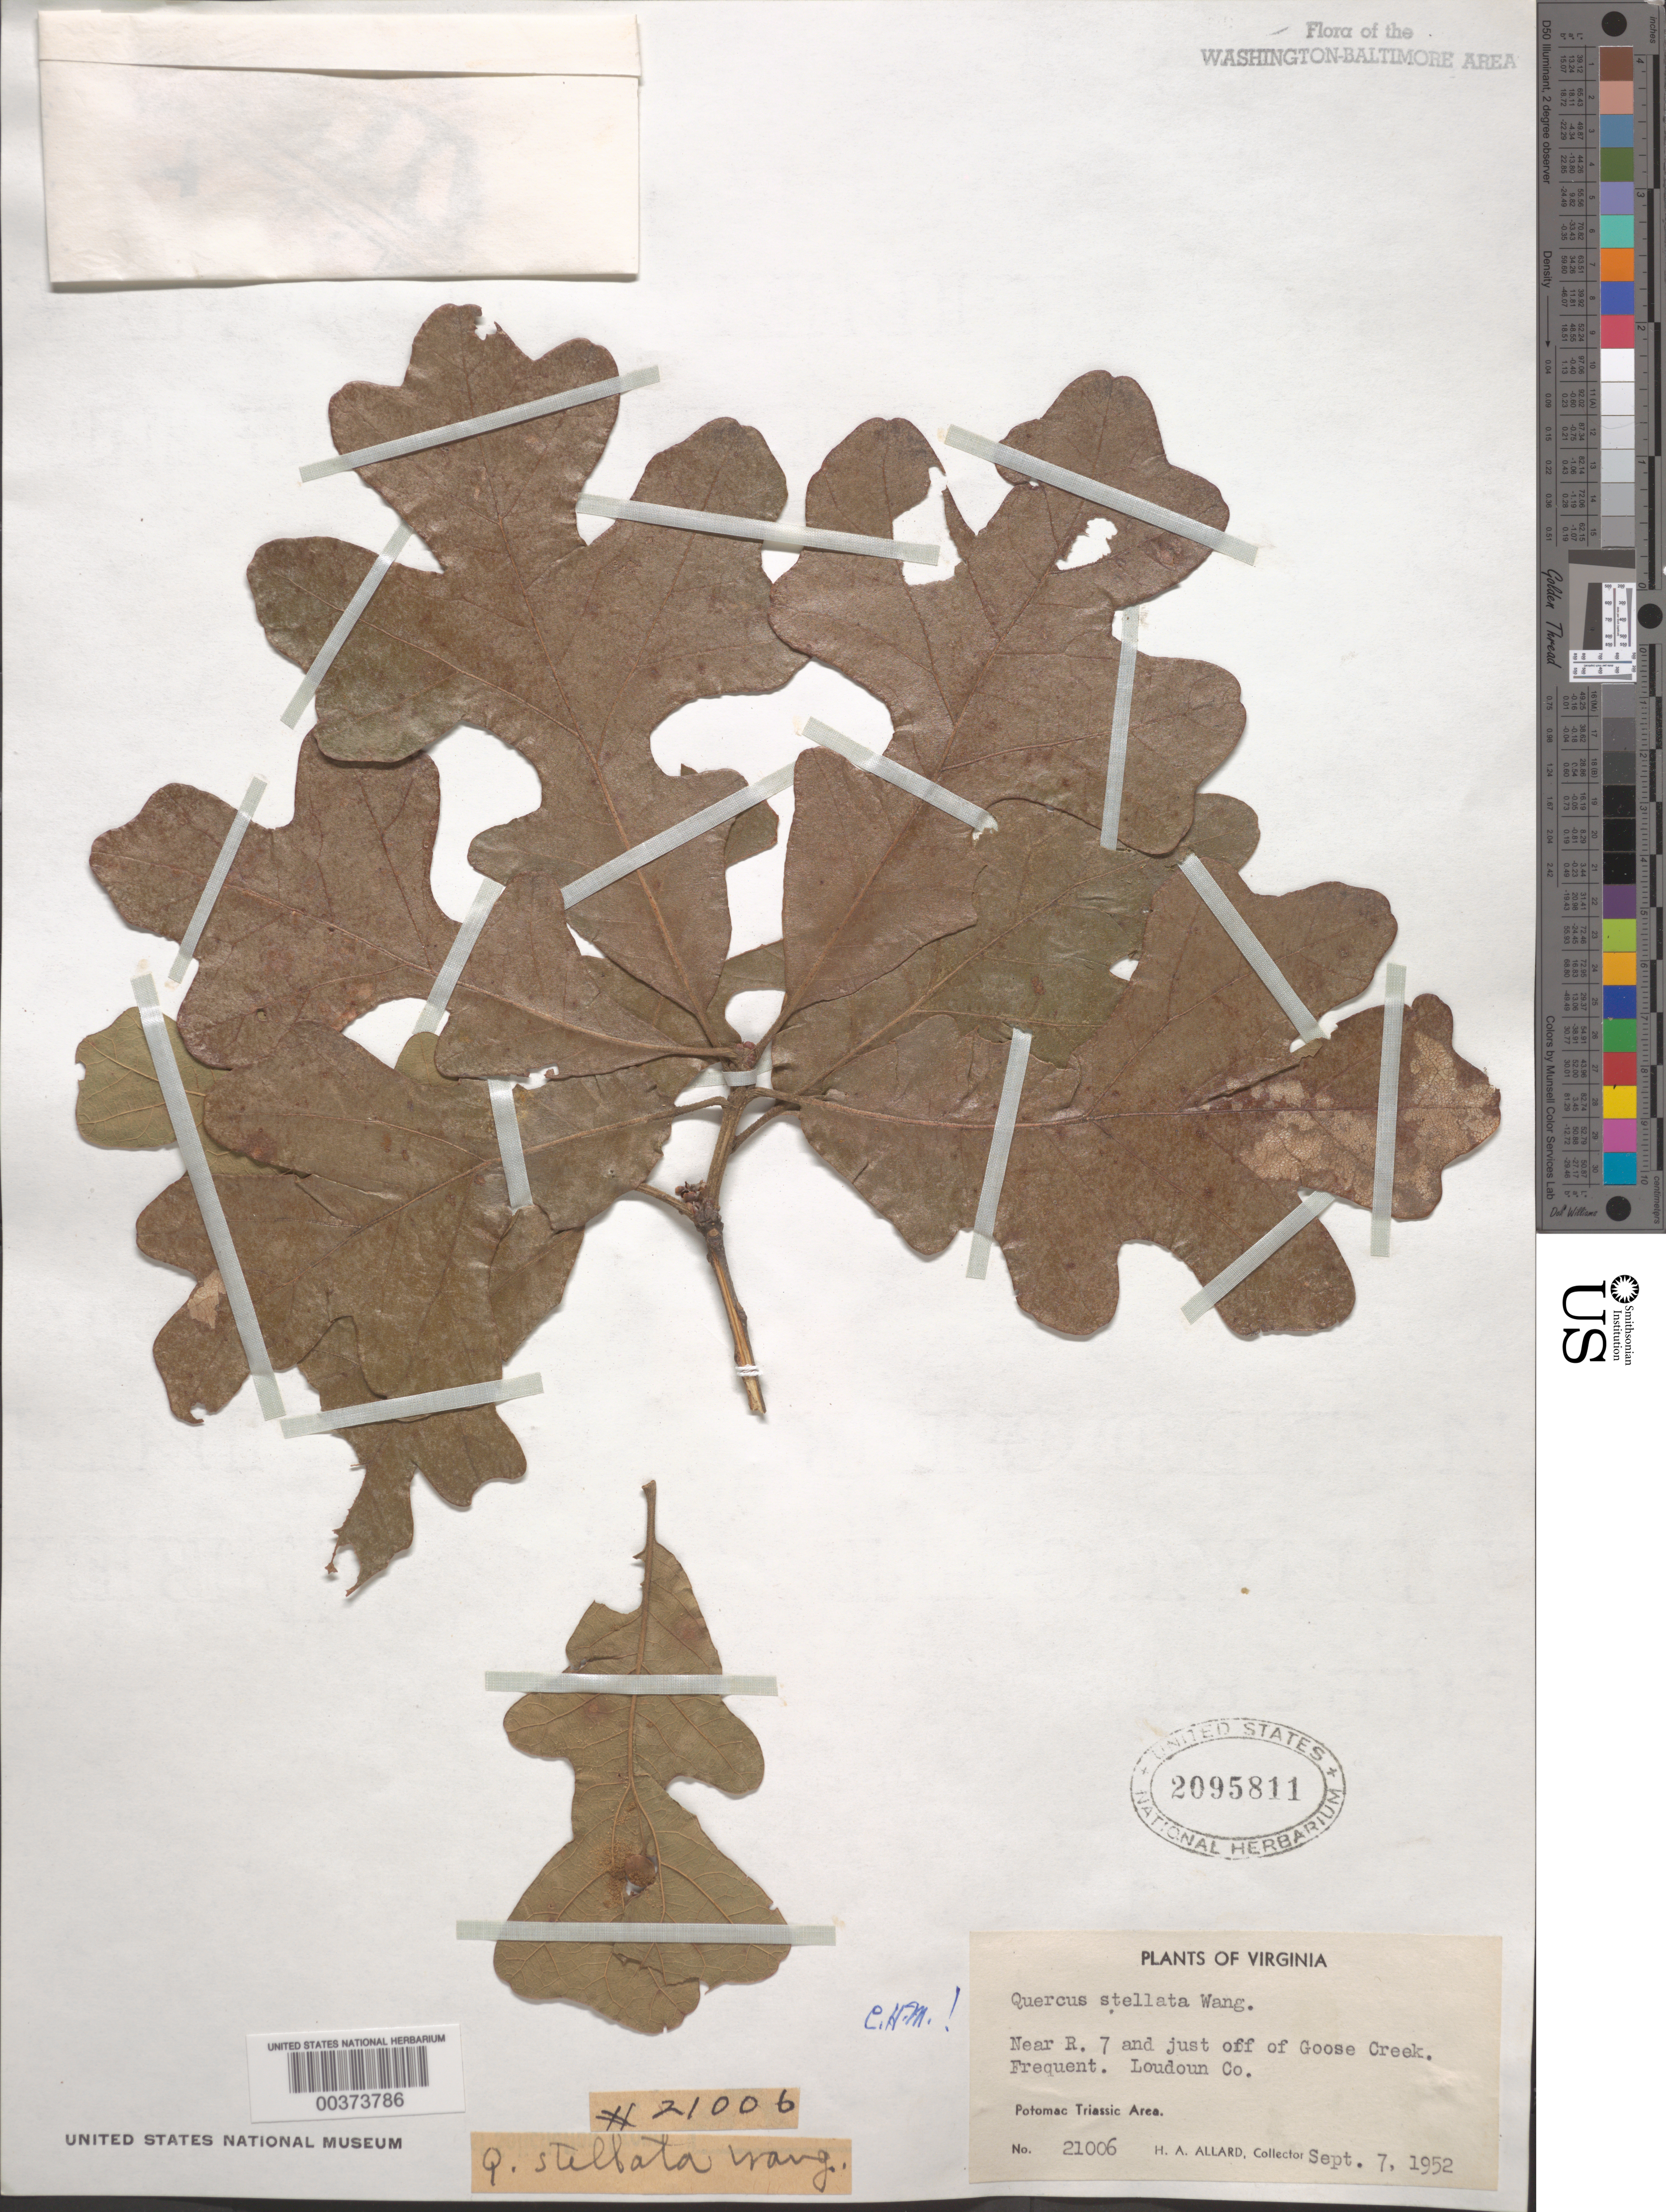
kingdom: Plantae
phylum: Tracheophyta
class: Magnoliopsida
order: Fagales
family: Fagaceae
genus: Quercus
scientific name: Quercus stellata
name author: Wangenh.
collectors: H. A. Allard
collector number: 21006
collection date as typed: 07 Sep 1952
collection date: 1952-09-07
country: United States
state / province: Virginia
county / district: Loudoun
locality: Near Route 7, off Goose Creek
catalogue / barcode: US 2095811